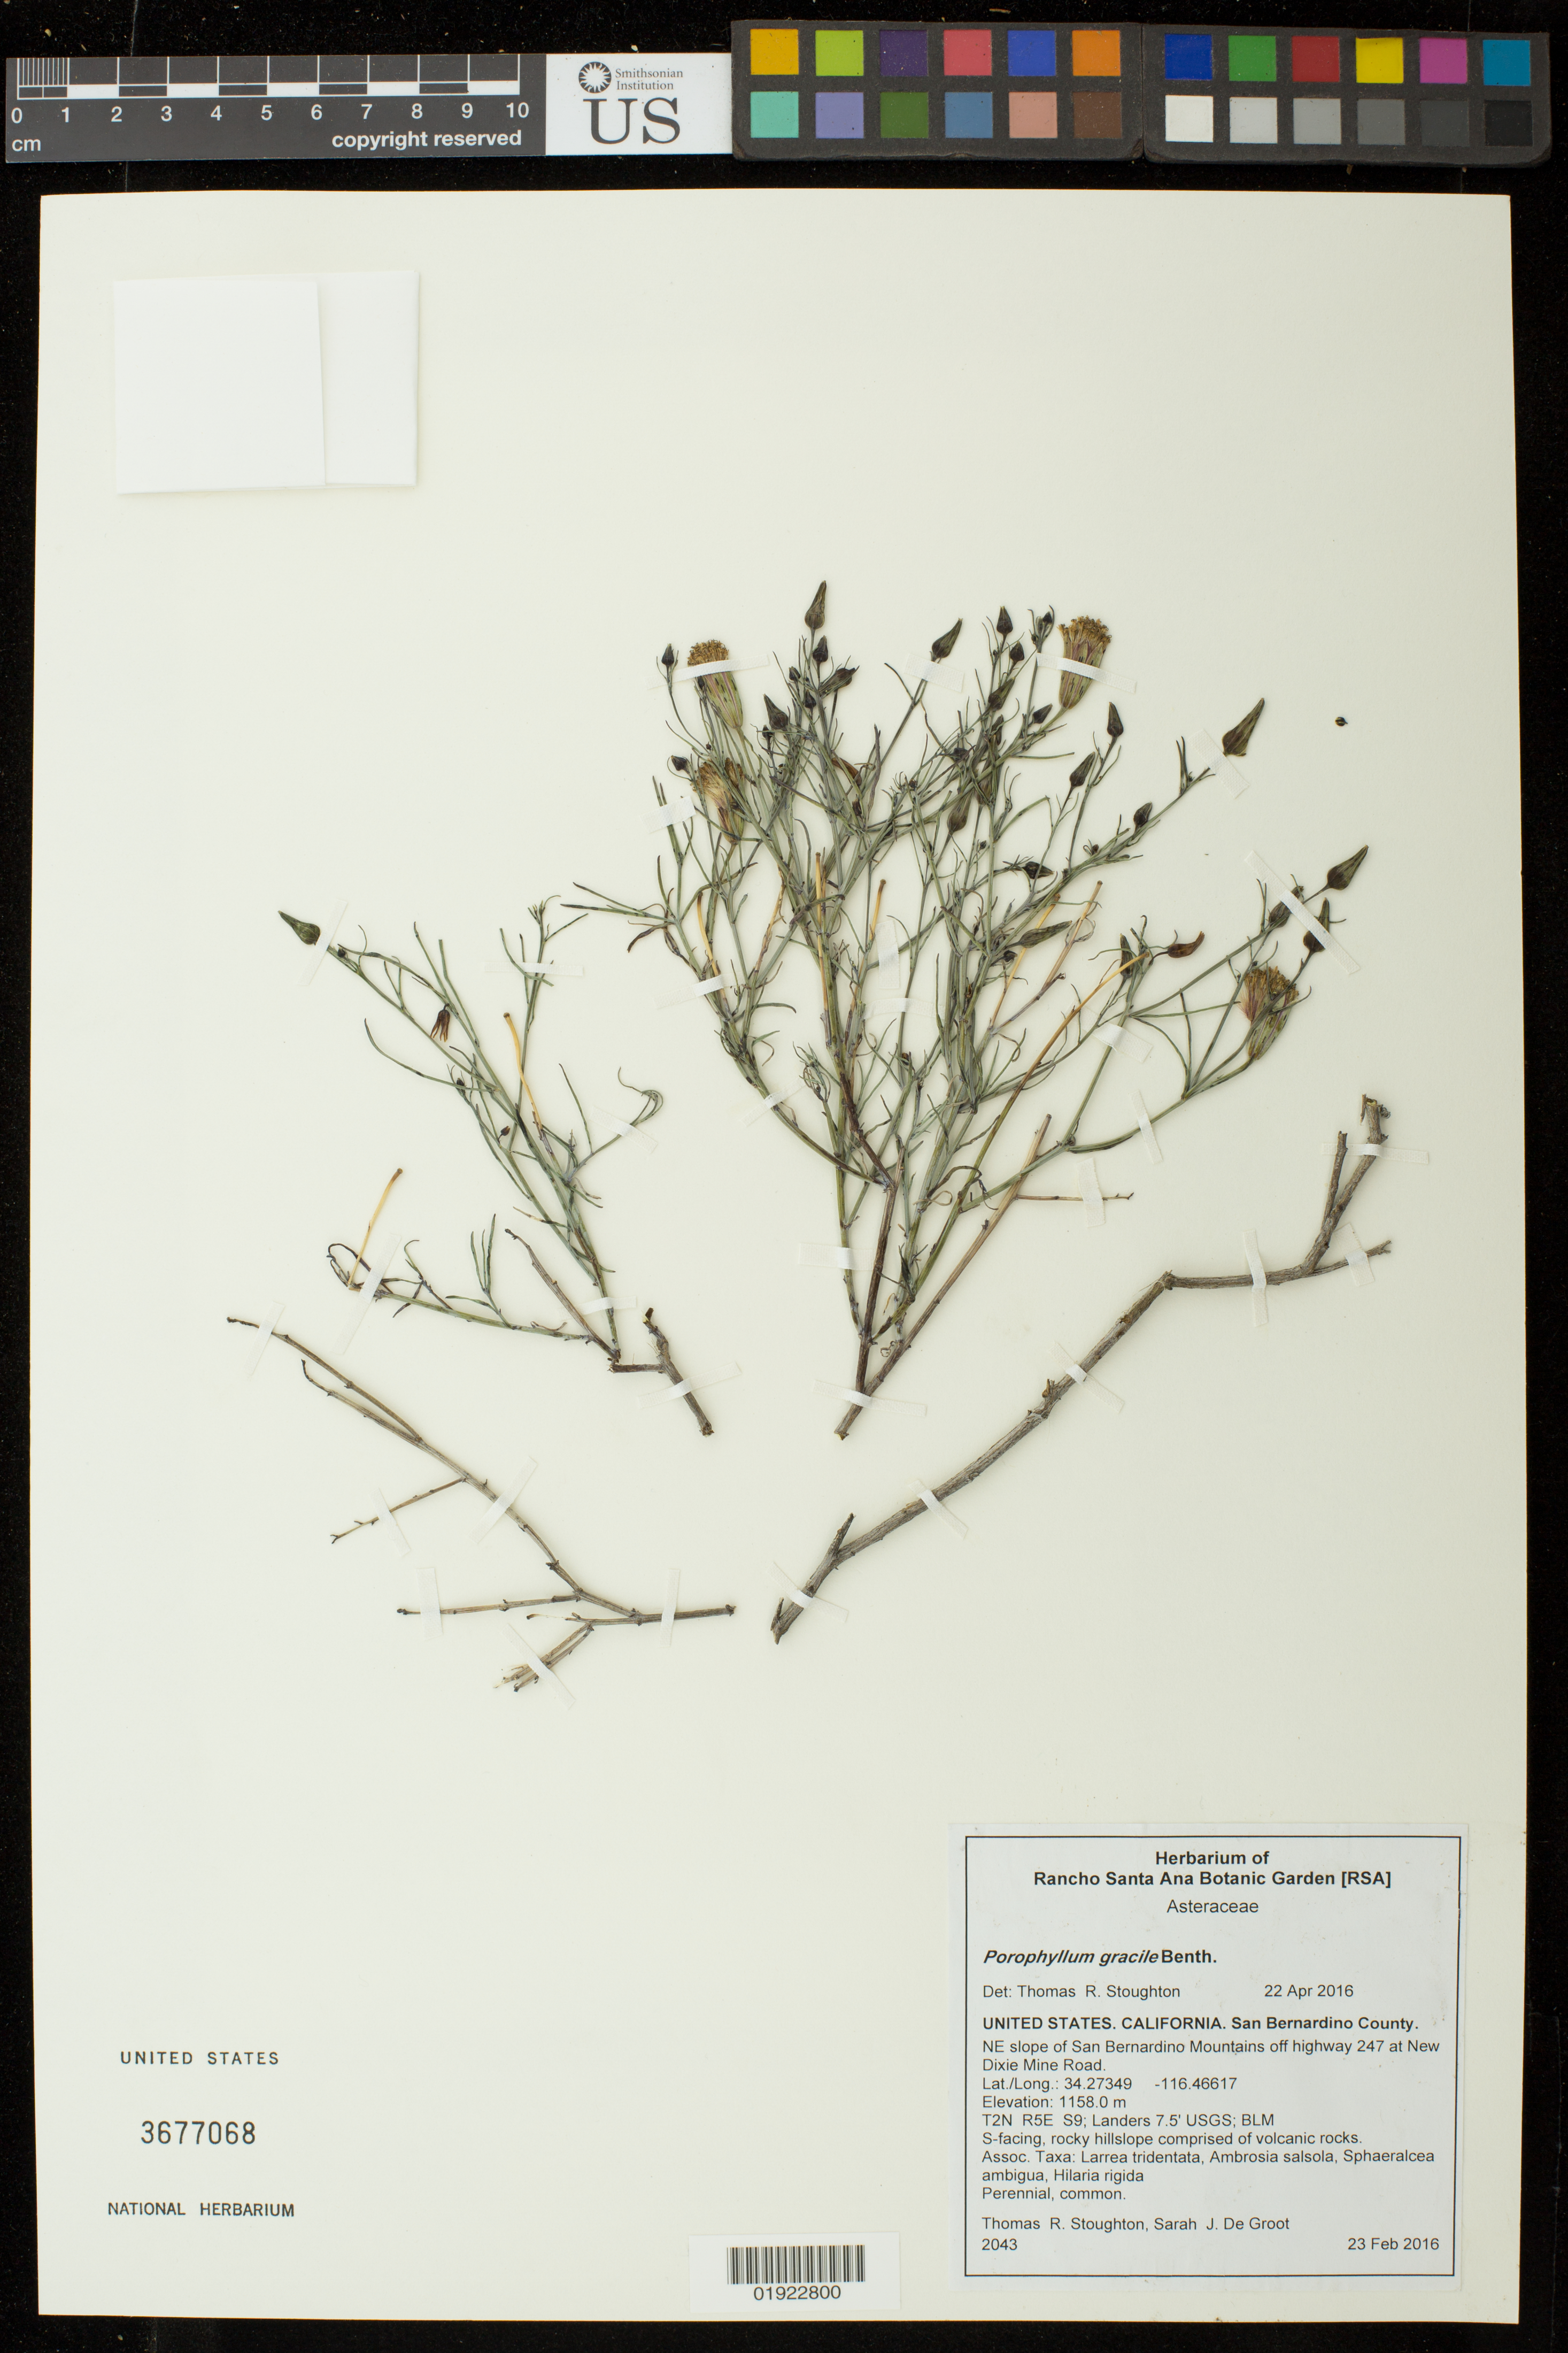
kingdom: Plantae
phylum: Tracheophyta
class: Magnoliopsida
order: Asterales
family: Asteraceae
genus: Porophyllum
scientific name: Porophyllum gracile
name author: Benth.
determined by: Stoughton, T.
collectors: T. Stoughton & S. De Groot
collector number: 2043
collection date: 2016-02-23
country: United States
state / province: California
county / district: San Bernardino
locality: NE slope of San Bernardino Mountains off highway 247 at New Dixie Mine Road.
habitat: S-facing, rocky hillsope comprised of volcanic rocks.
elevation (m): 1158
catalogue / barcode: US 3677068